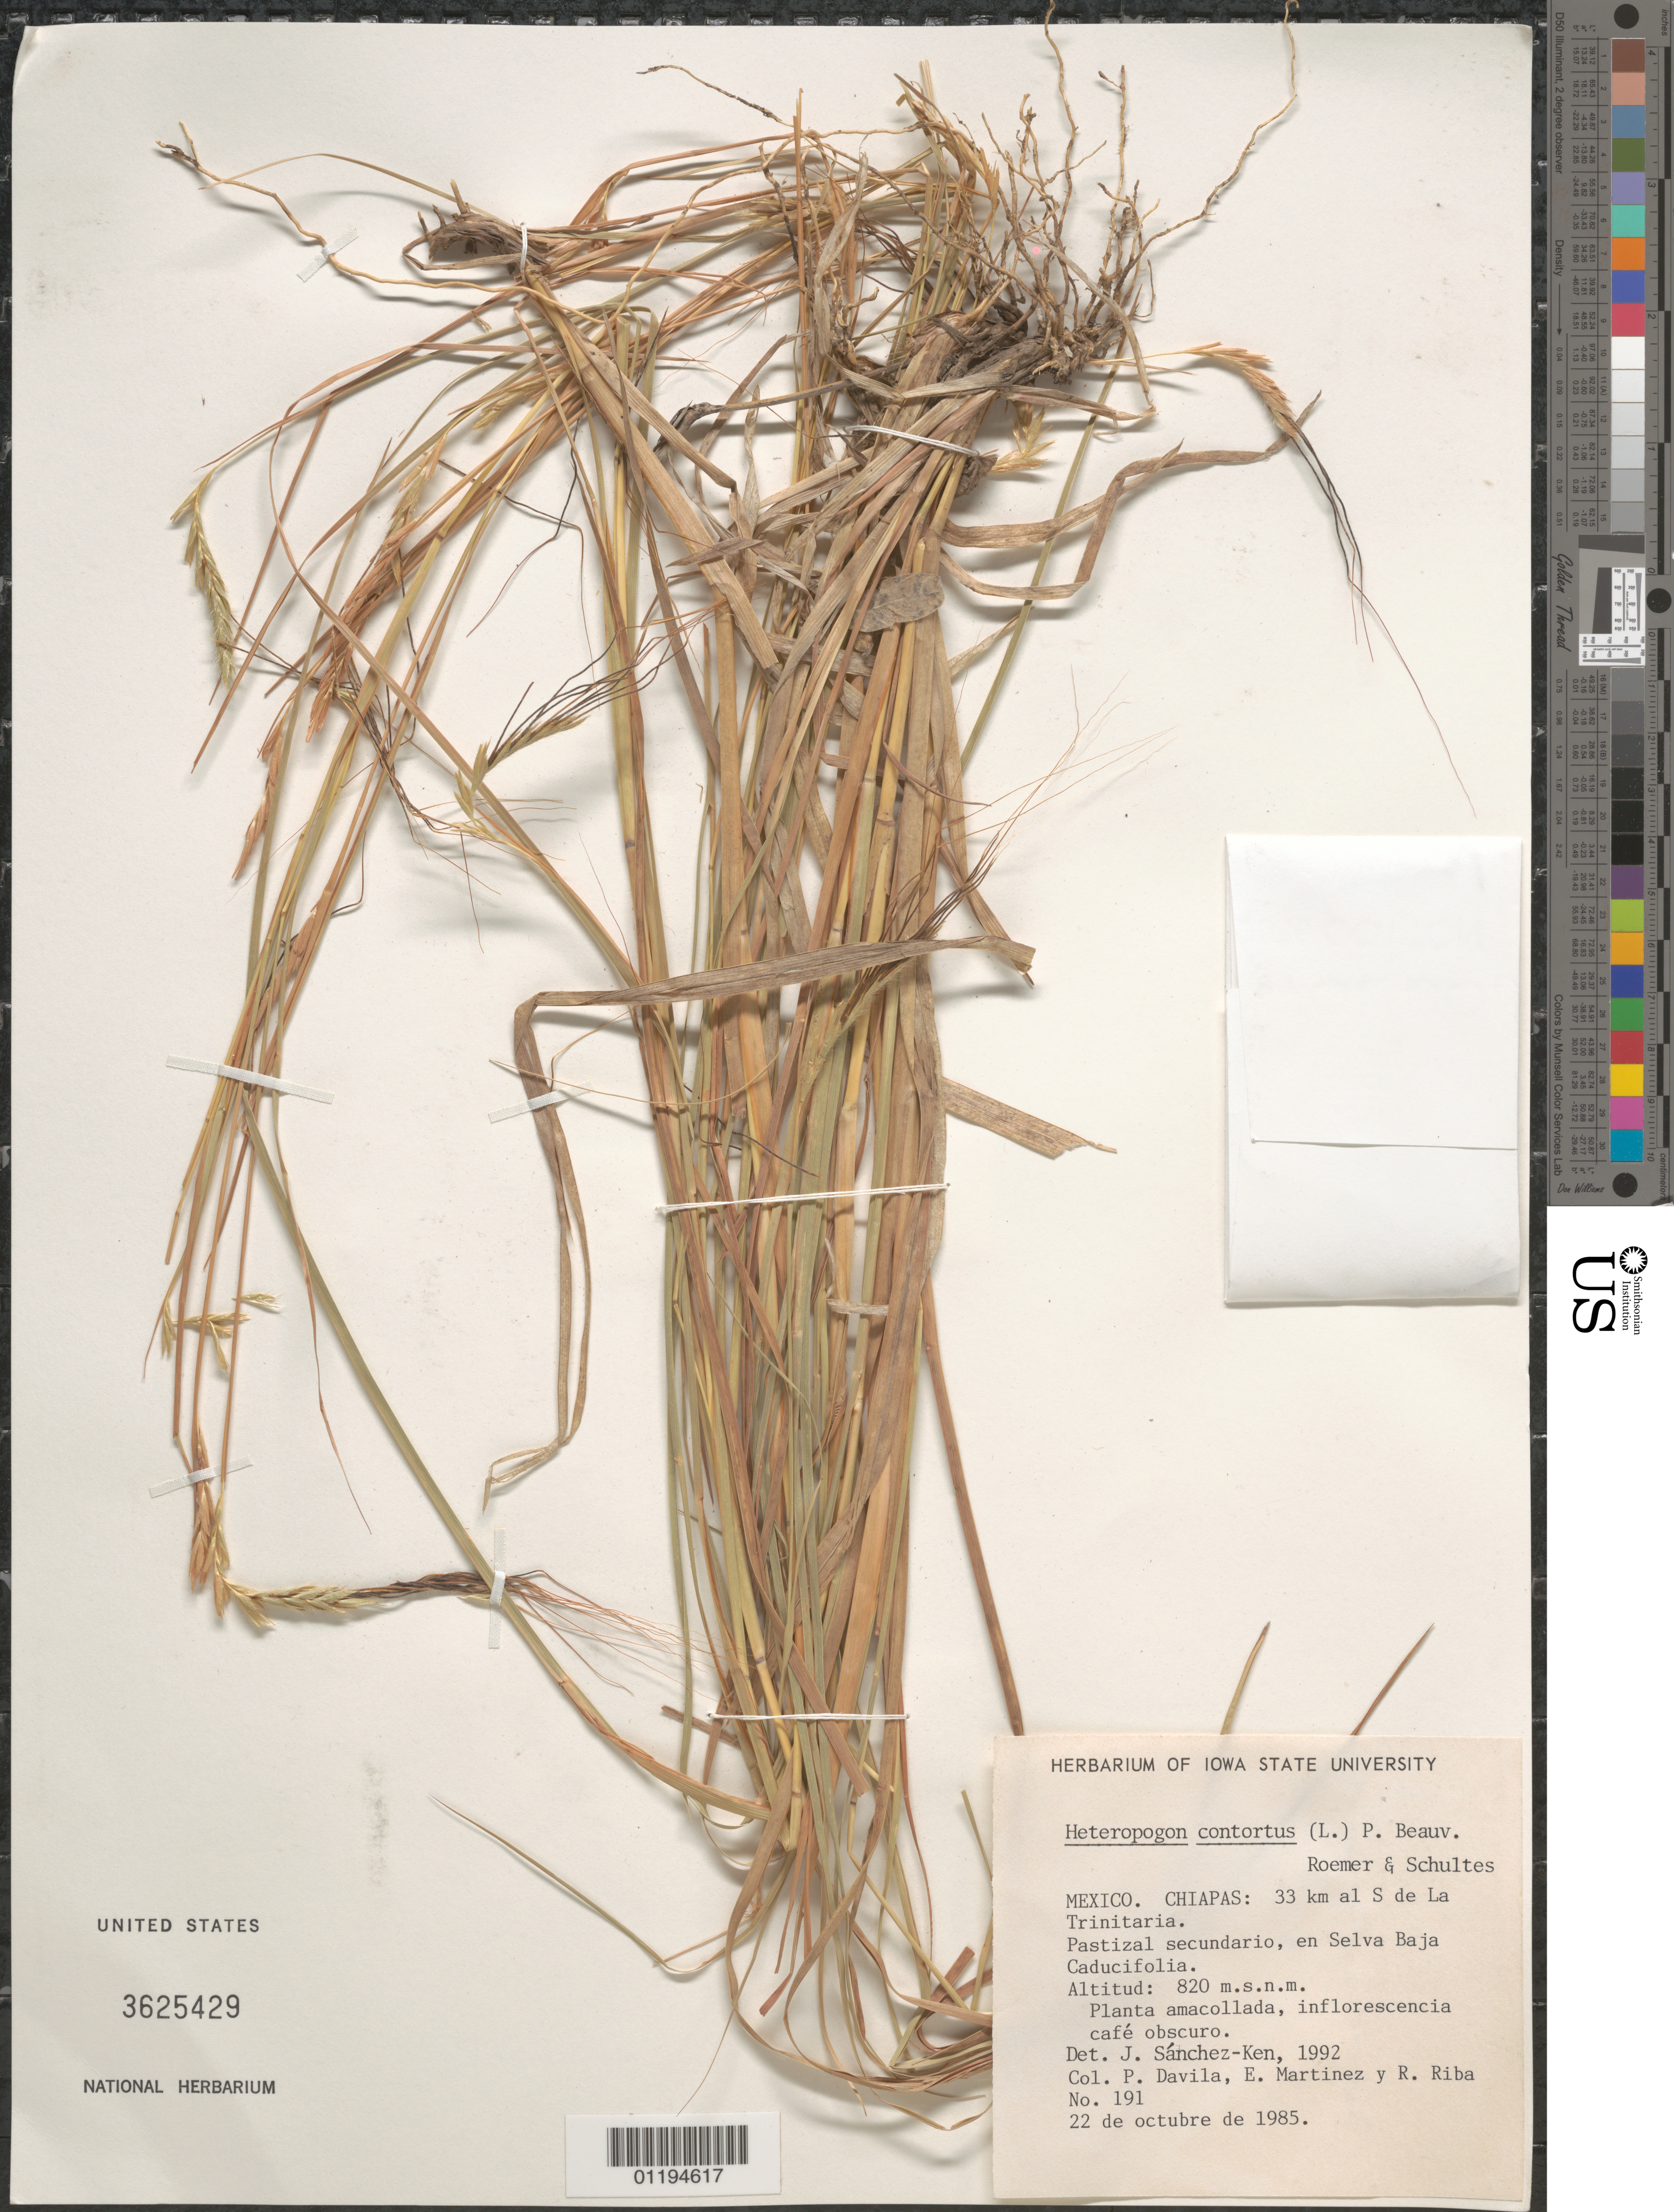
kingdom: Plantae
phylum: Tracheophyta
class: Liliopsida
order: Poales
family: Poaceae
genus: Heteropogon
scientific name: Heteropogon contortus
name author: (L.) P. Beauv. ex Roem. & Schult.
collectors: P. Dávila, E. Martínez & R. Riba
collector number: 191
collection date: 1985-10-22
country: Mexico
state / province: Chiapas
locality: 33 km. S of La Trinitaria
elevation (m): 820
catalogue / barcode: US 3625429